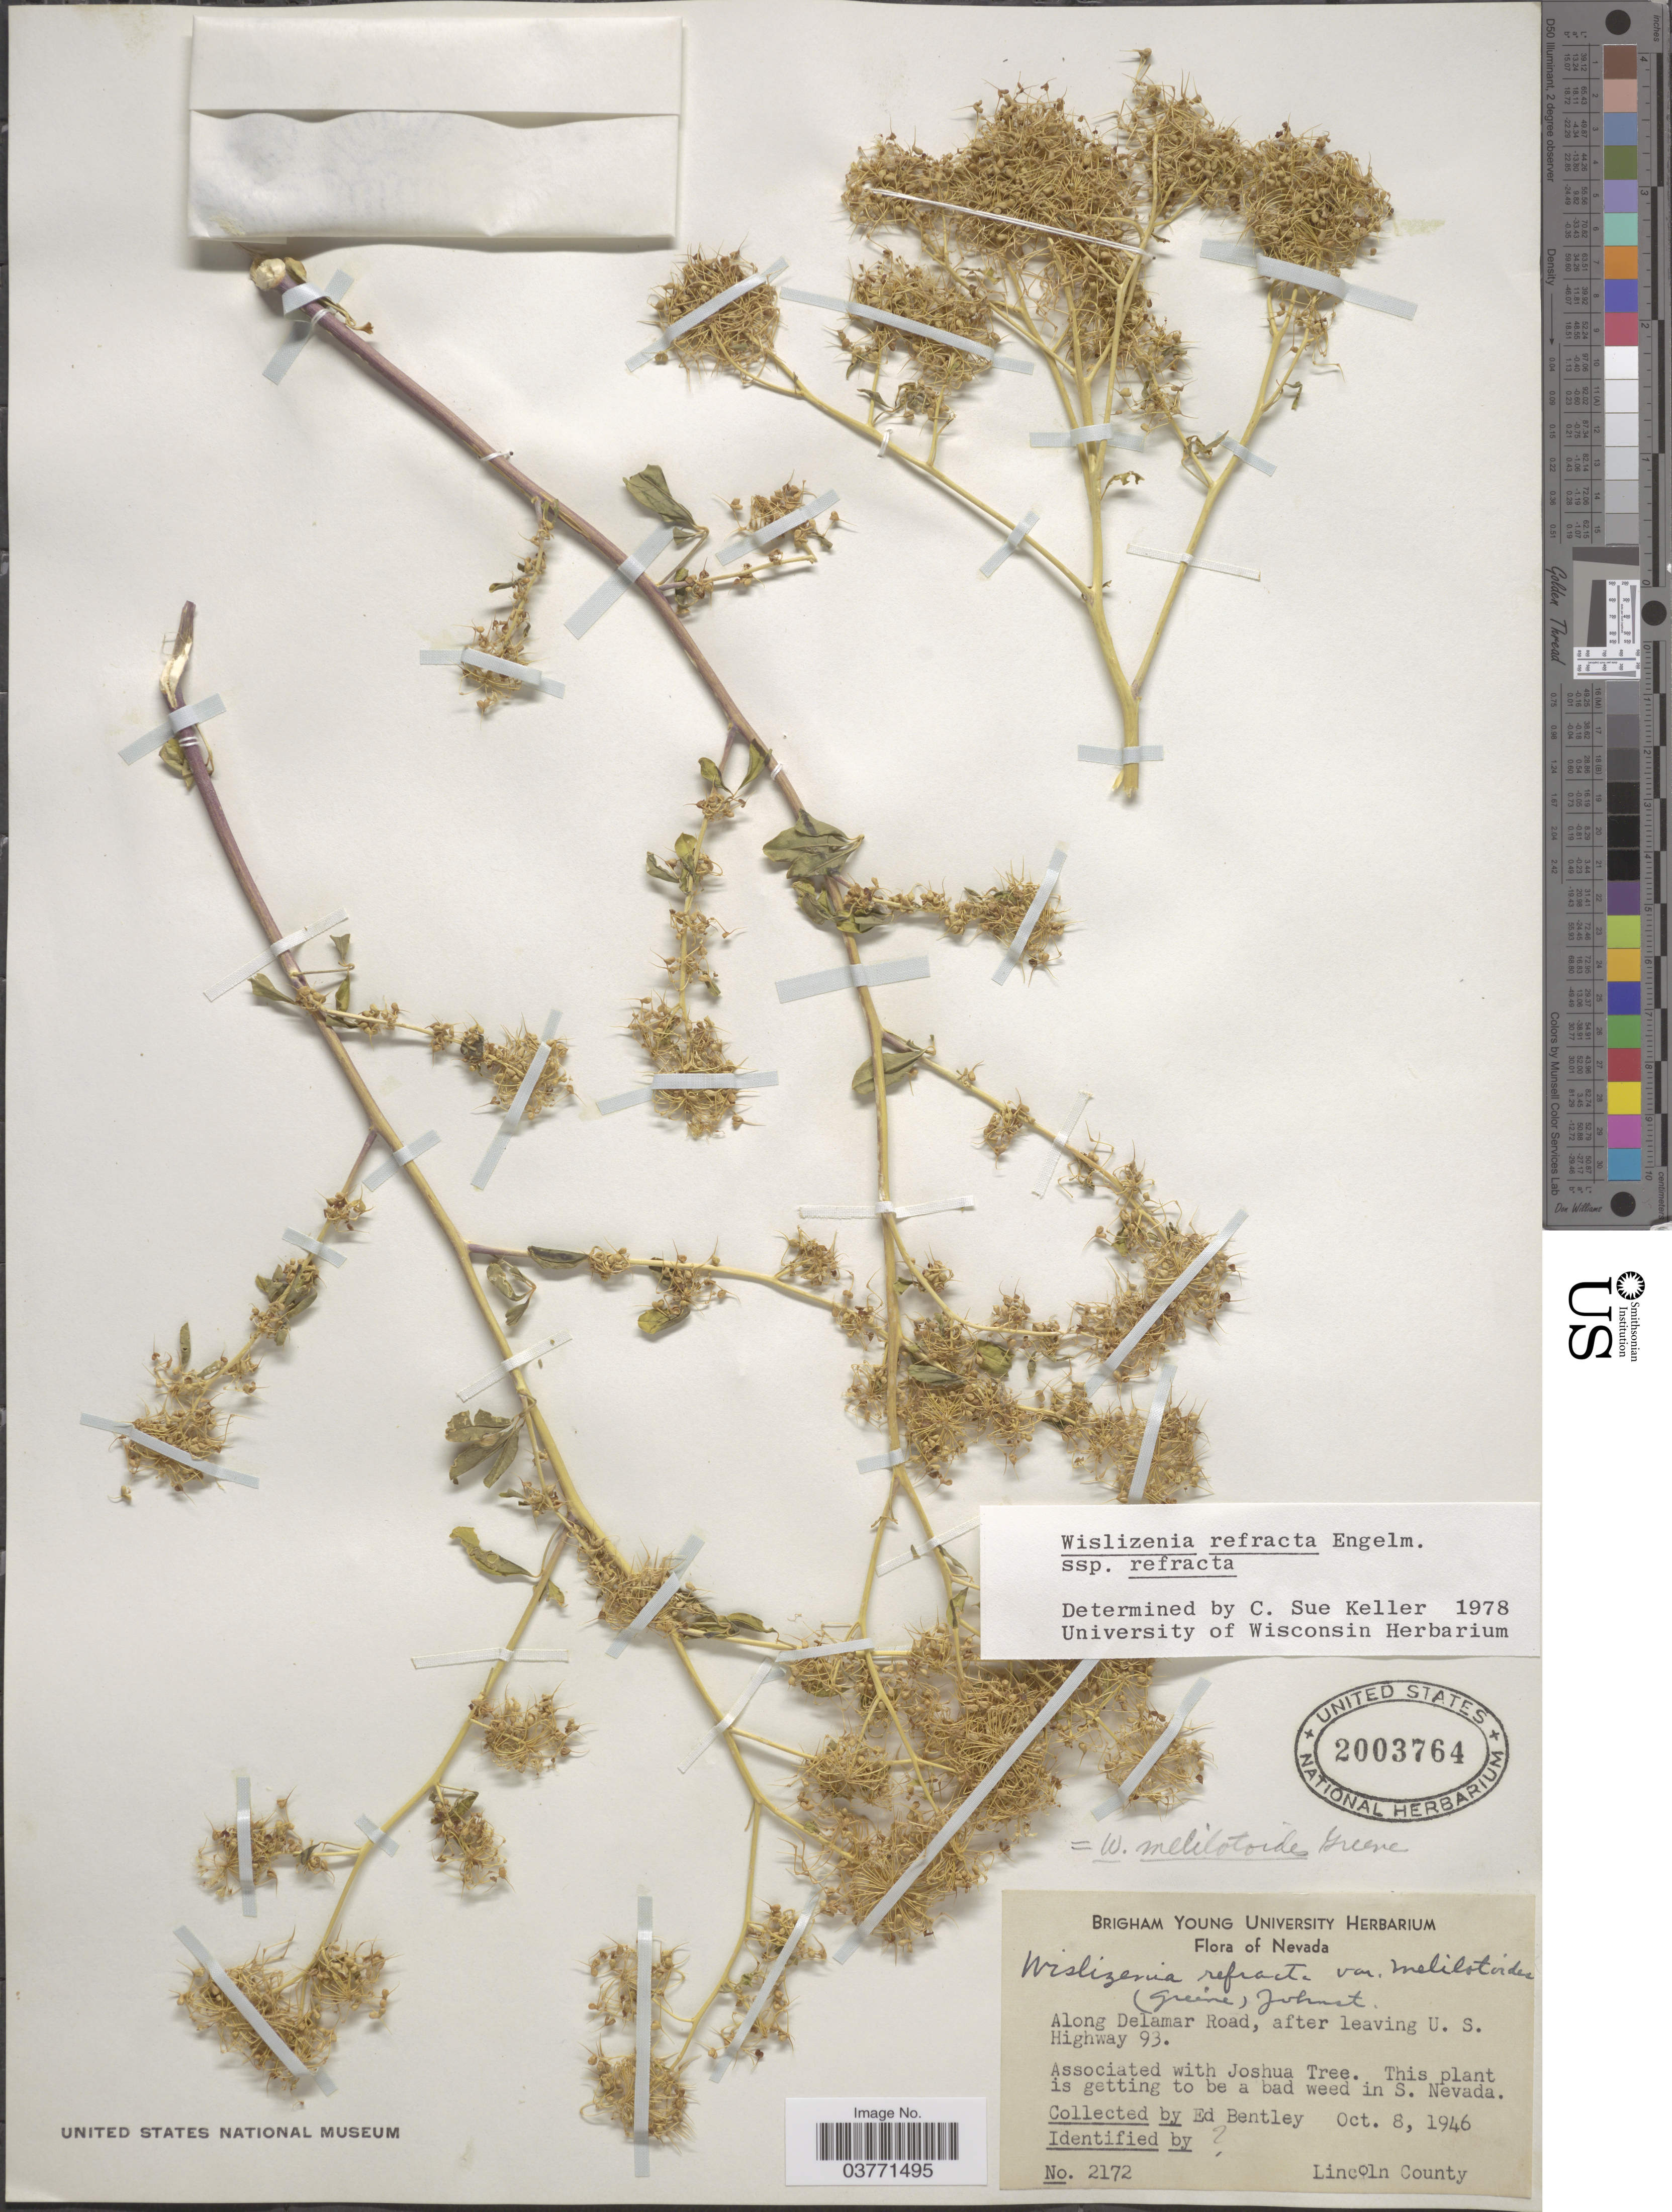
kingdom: Plantae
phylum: Tracheophyta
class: Magnoliopsida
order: Brassicales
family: Cleomaceae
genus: Cleomella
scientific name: Cleomella refracta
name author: (Engelm.) J.C. Hall & Roalson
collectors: E. Bentley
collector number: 2172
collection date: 1946-10-08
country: United States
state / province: Nevada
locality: Along Delamar Road, after leaving U.S. Highway 93. Lincoln County.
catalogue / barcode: US 2003764